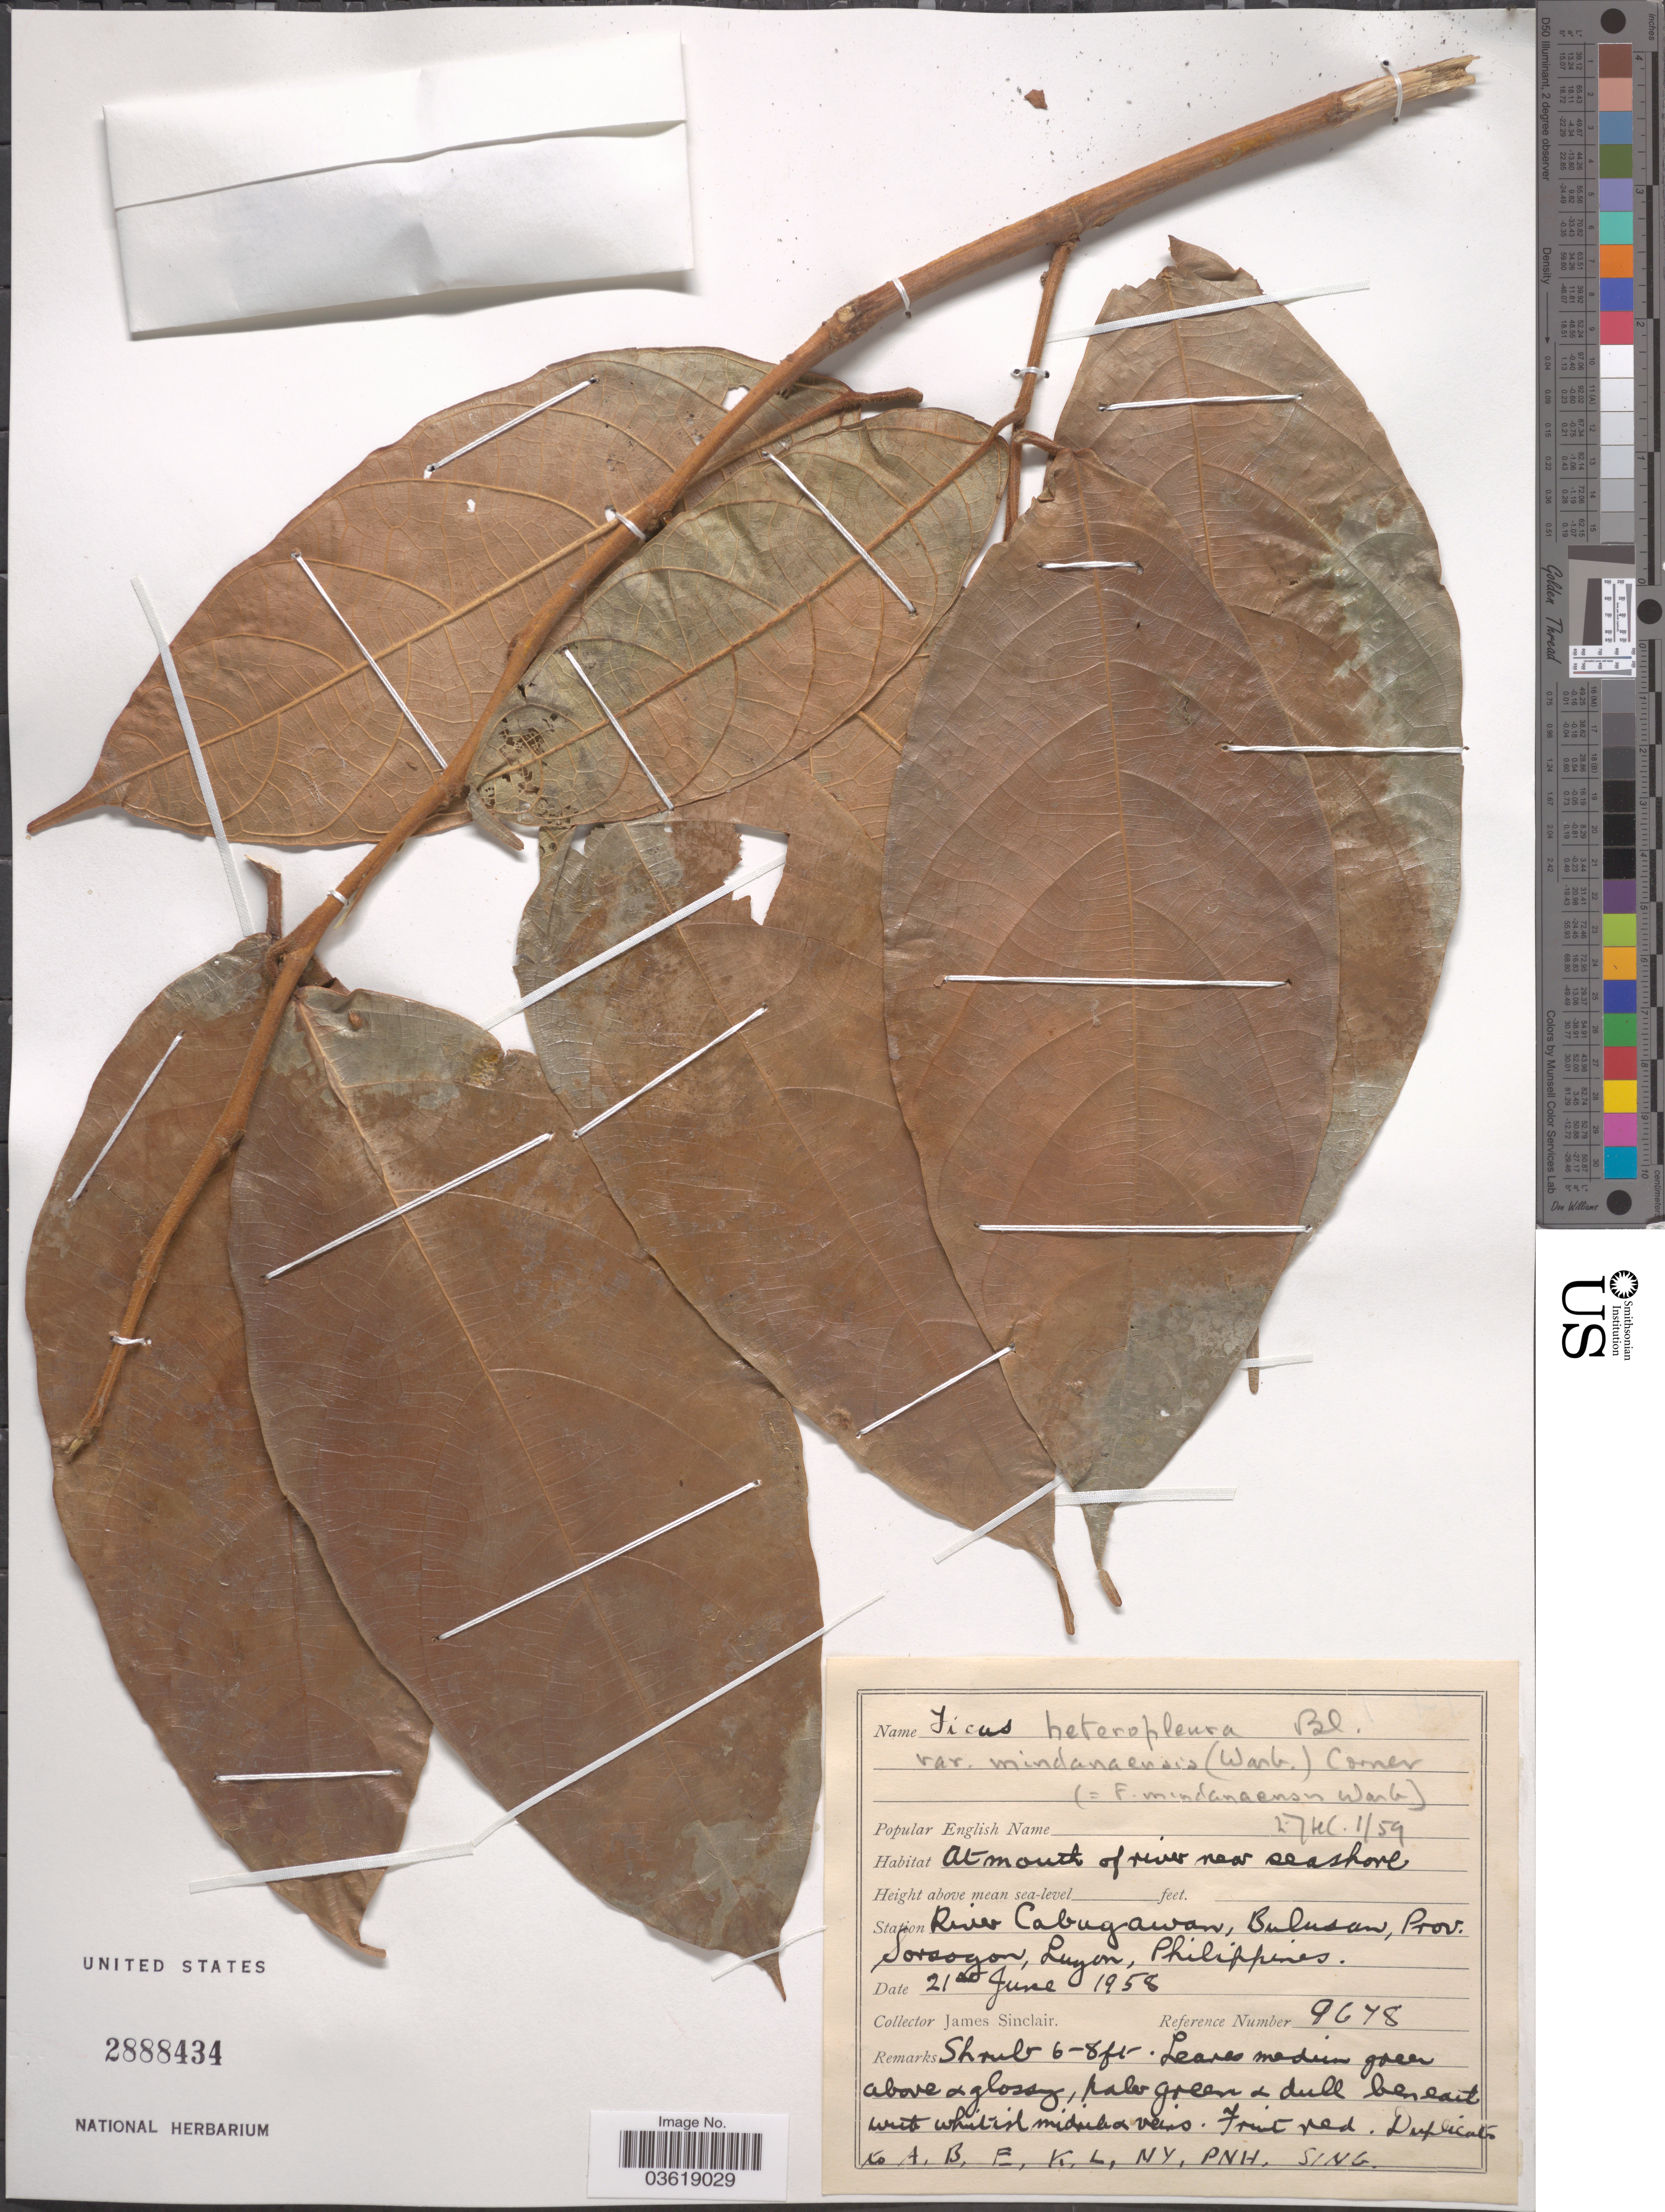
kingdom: Plantae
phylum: Tracheophyta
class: Magnoliopsida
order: Rosales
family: Moraceae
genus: Ficus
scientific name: Ficus heteropleura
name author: Blume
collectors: J. Sinclair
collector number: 9678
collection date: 1958-07-21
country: Philippines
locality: At mouth of river near seashore. Station River Cabugawan, Bulusan, Prov. Sorsogon, Luzon.*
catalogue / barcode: US 2888434